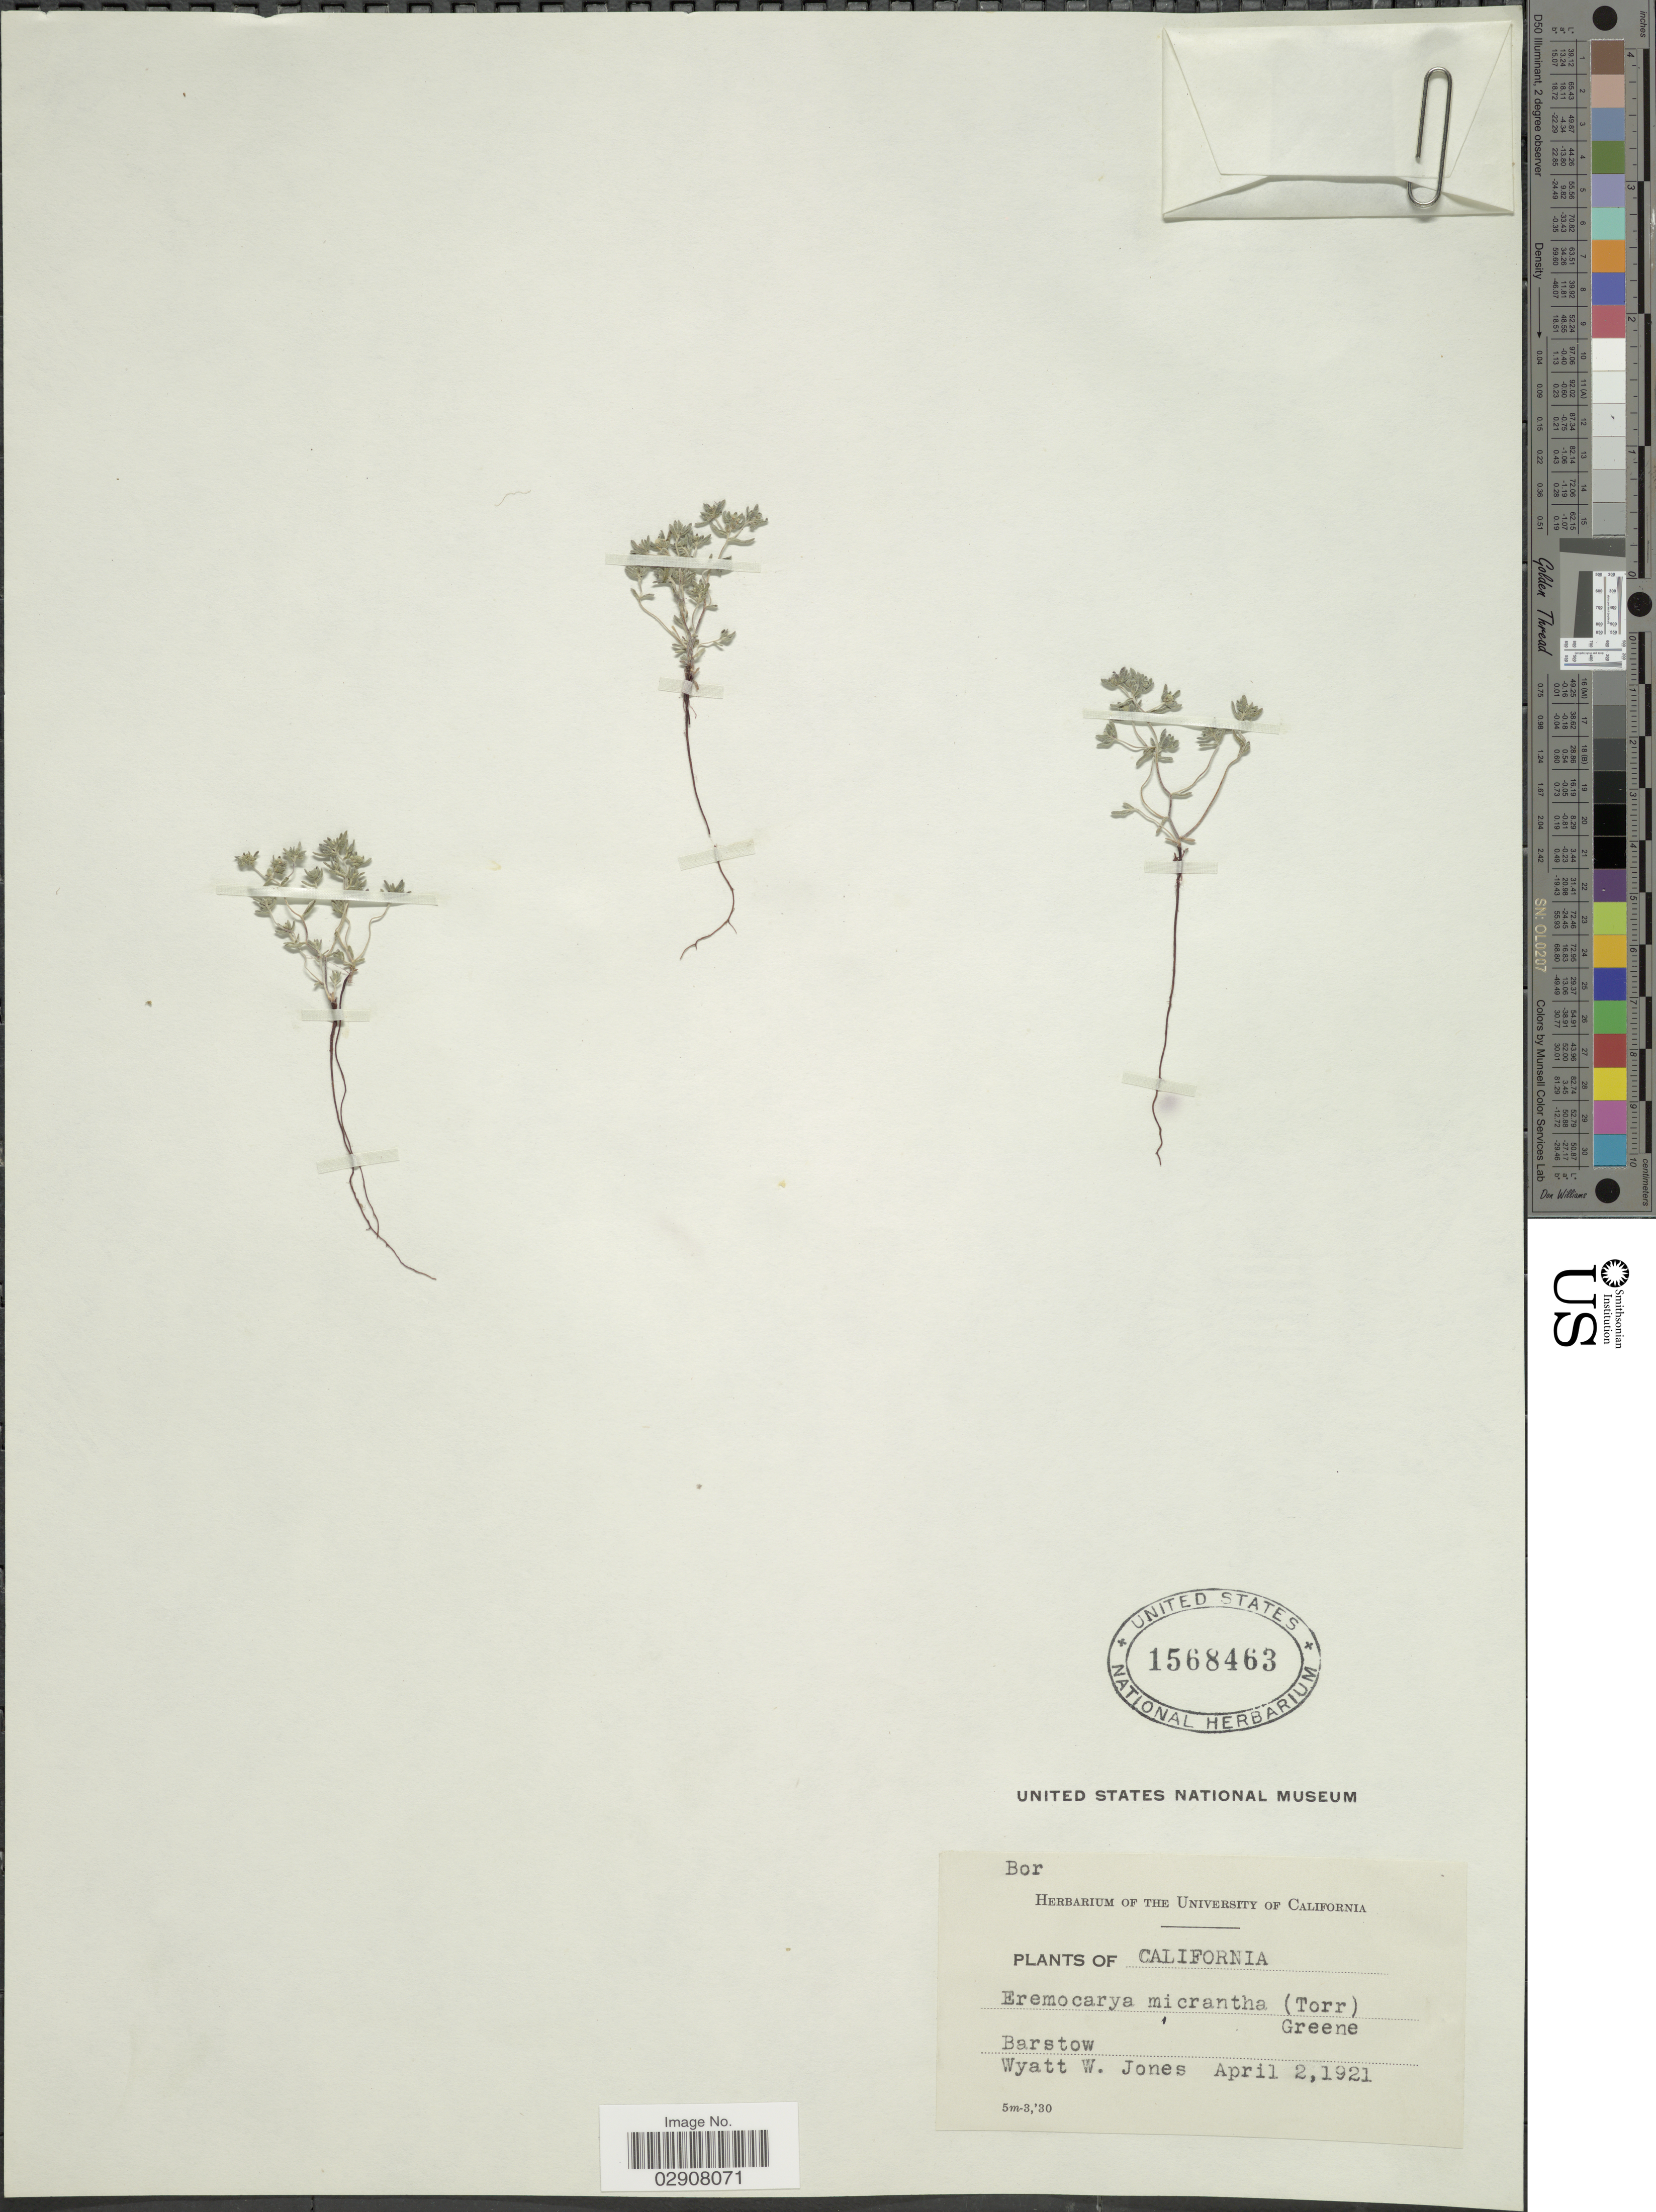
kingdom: Plantae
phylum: Tracheophyta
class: Magnoliopsida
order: Boraginales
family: Boraginaceae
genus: Cryptantha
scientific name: Cryptantha micrantha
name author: (Torr.) I.M. Johnst.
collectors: W. W. Jones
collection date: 1921-04-02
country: United States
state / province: California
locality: Barstow.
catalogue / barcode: US 1568463